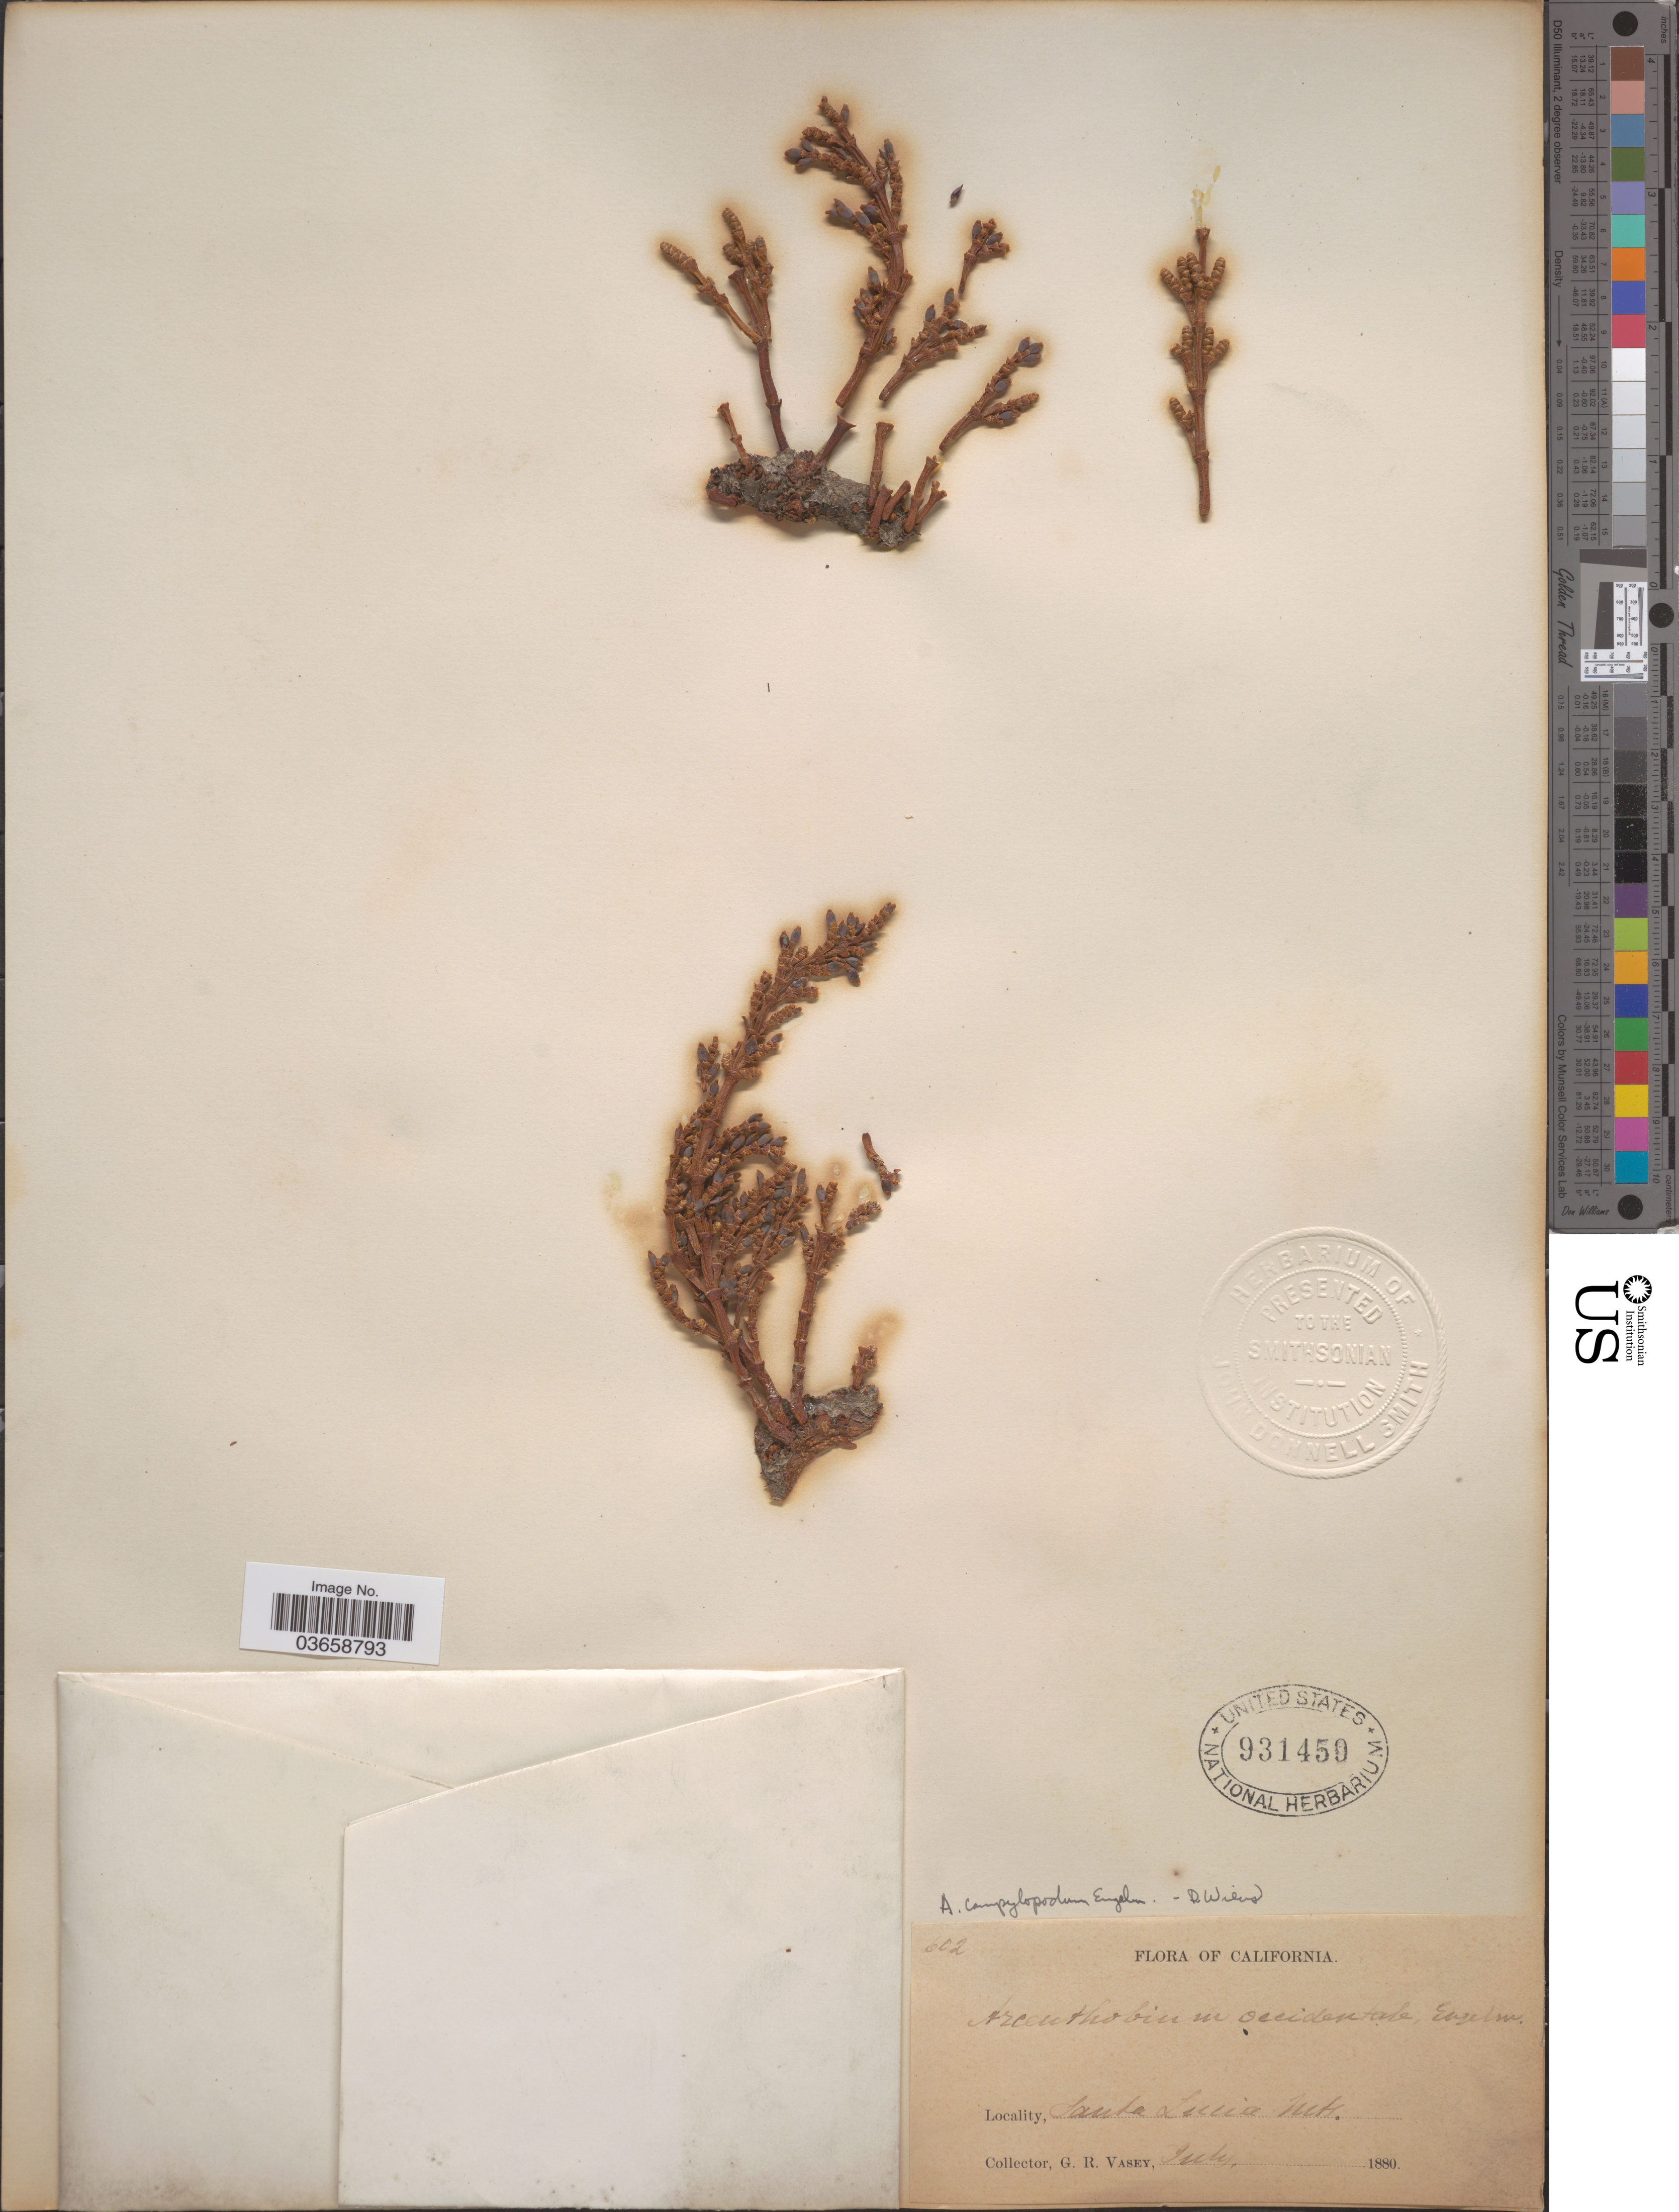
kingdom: Plantae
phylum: Tracheophyta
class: Magnoliopsida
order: Santalales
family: Viscaceae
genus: Arceuthobium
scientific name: Arceuthobium campylopodum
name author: Engelm.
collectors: G. R. Vasey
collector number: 602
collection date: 1880-07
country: United States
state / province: California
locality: Santa Lucia Mts.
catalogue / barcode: US 931450